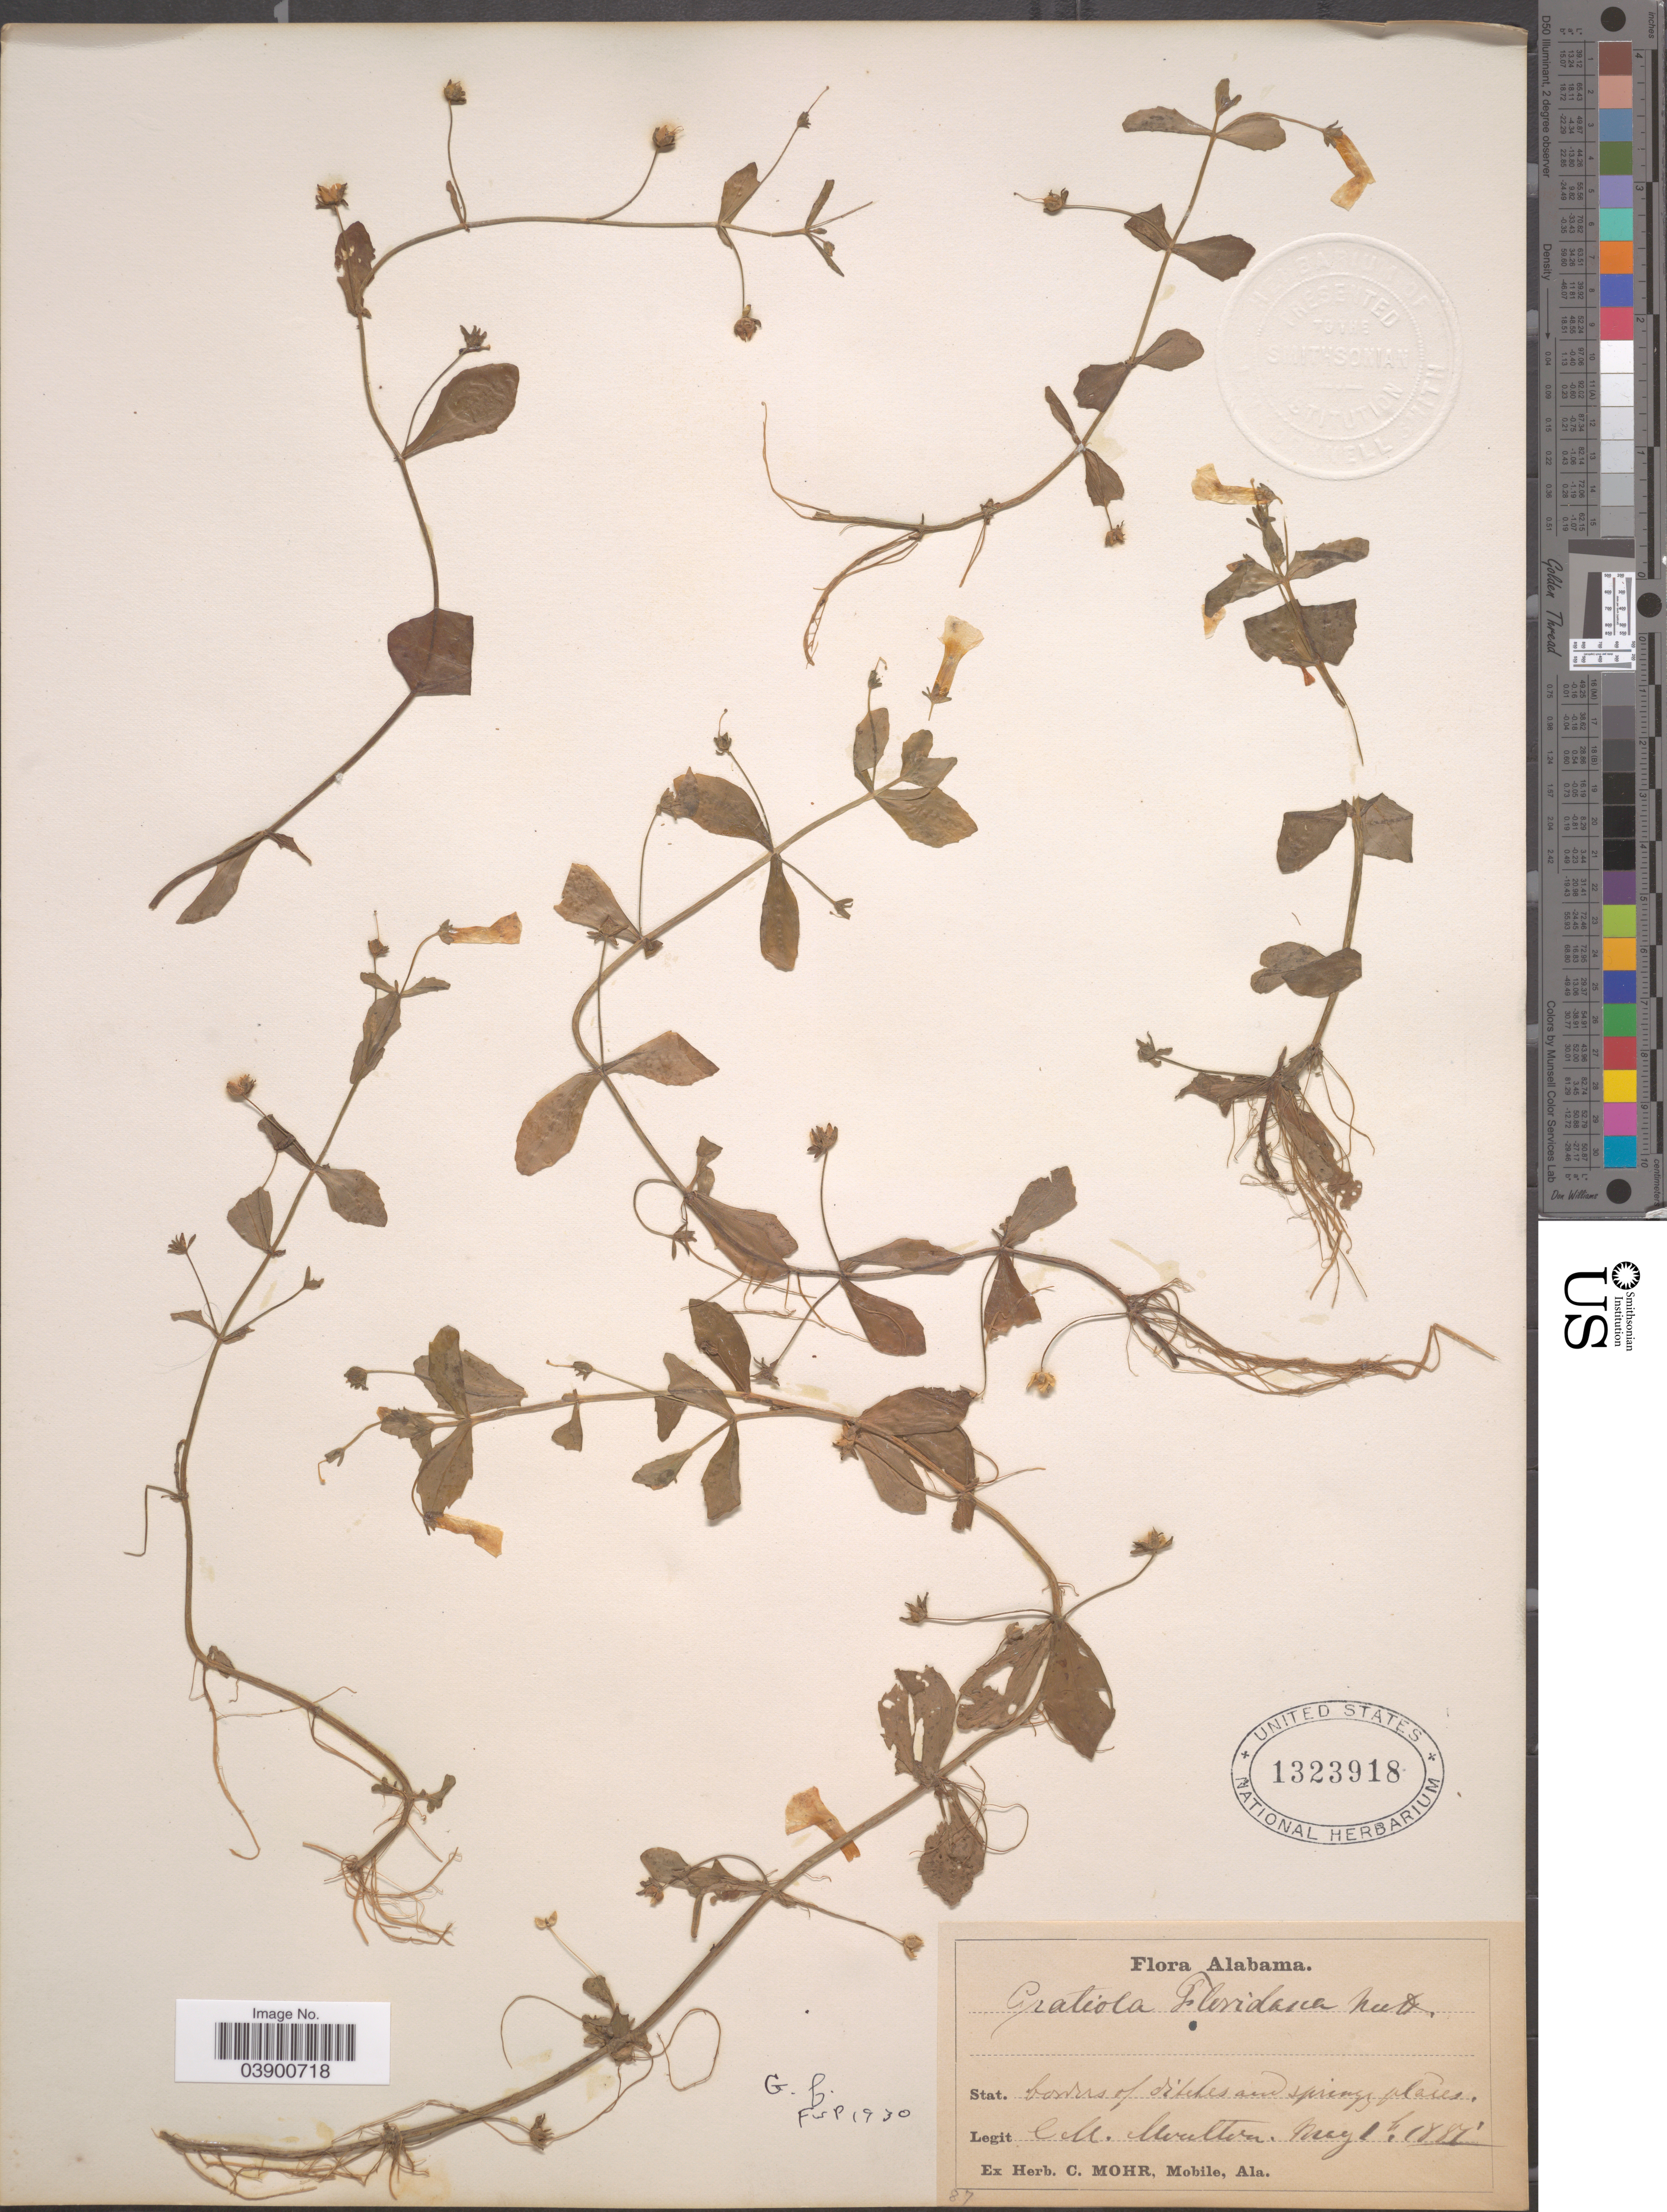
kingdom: Plantae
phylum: Tracheophyta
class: Magnoliopsida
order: Lamiales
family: Plantaginaceae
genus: Gratiola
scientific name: Gratiola floridana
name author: Nutt.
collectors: C. T. Mohr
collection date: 1887-05-01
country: United States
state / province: Alabama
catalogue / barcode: US 1323918